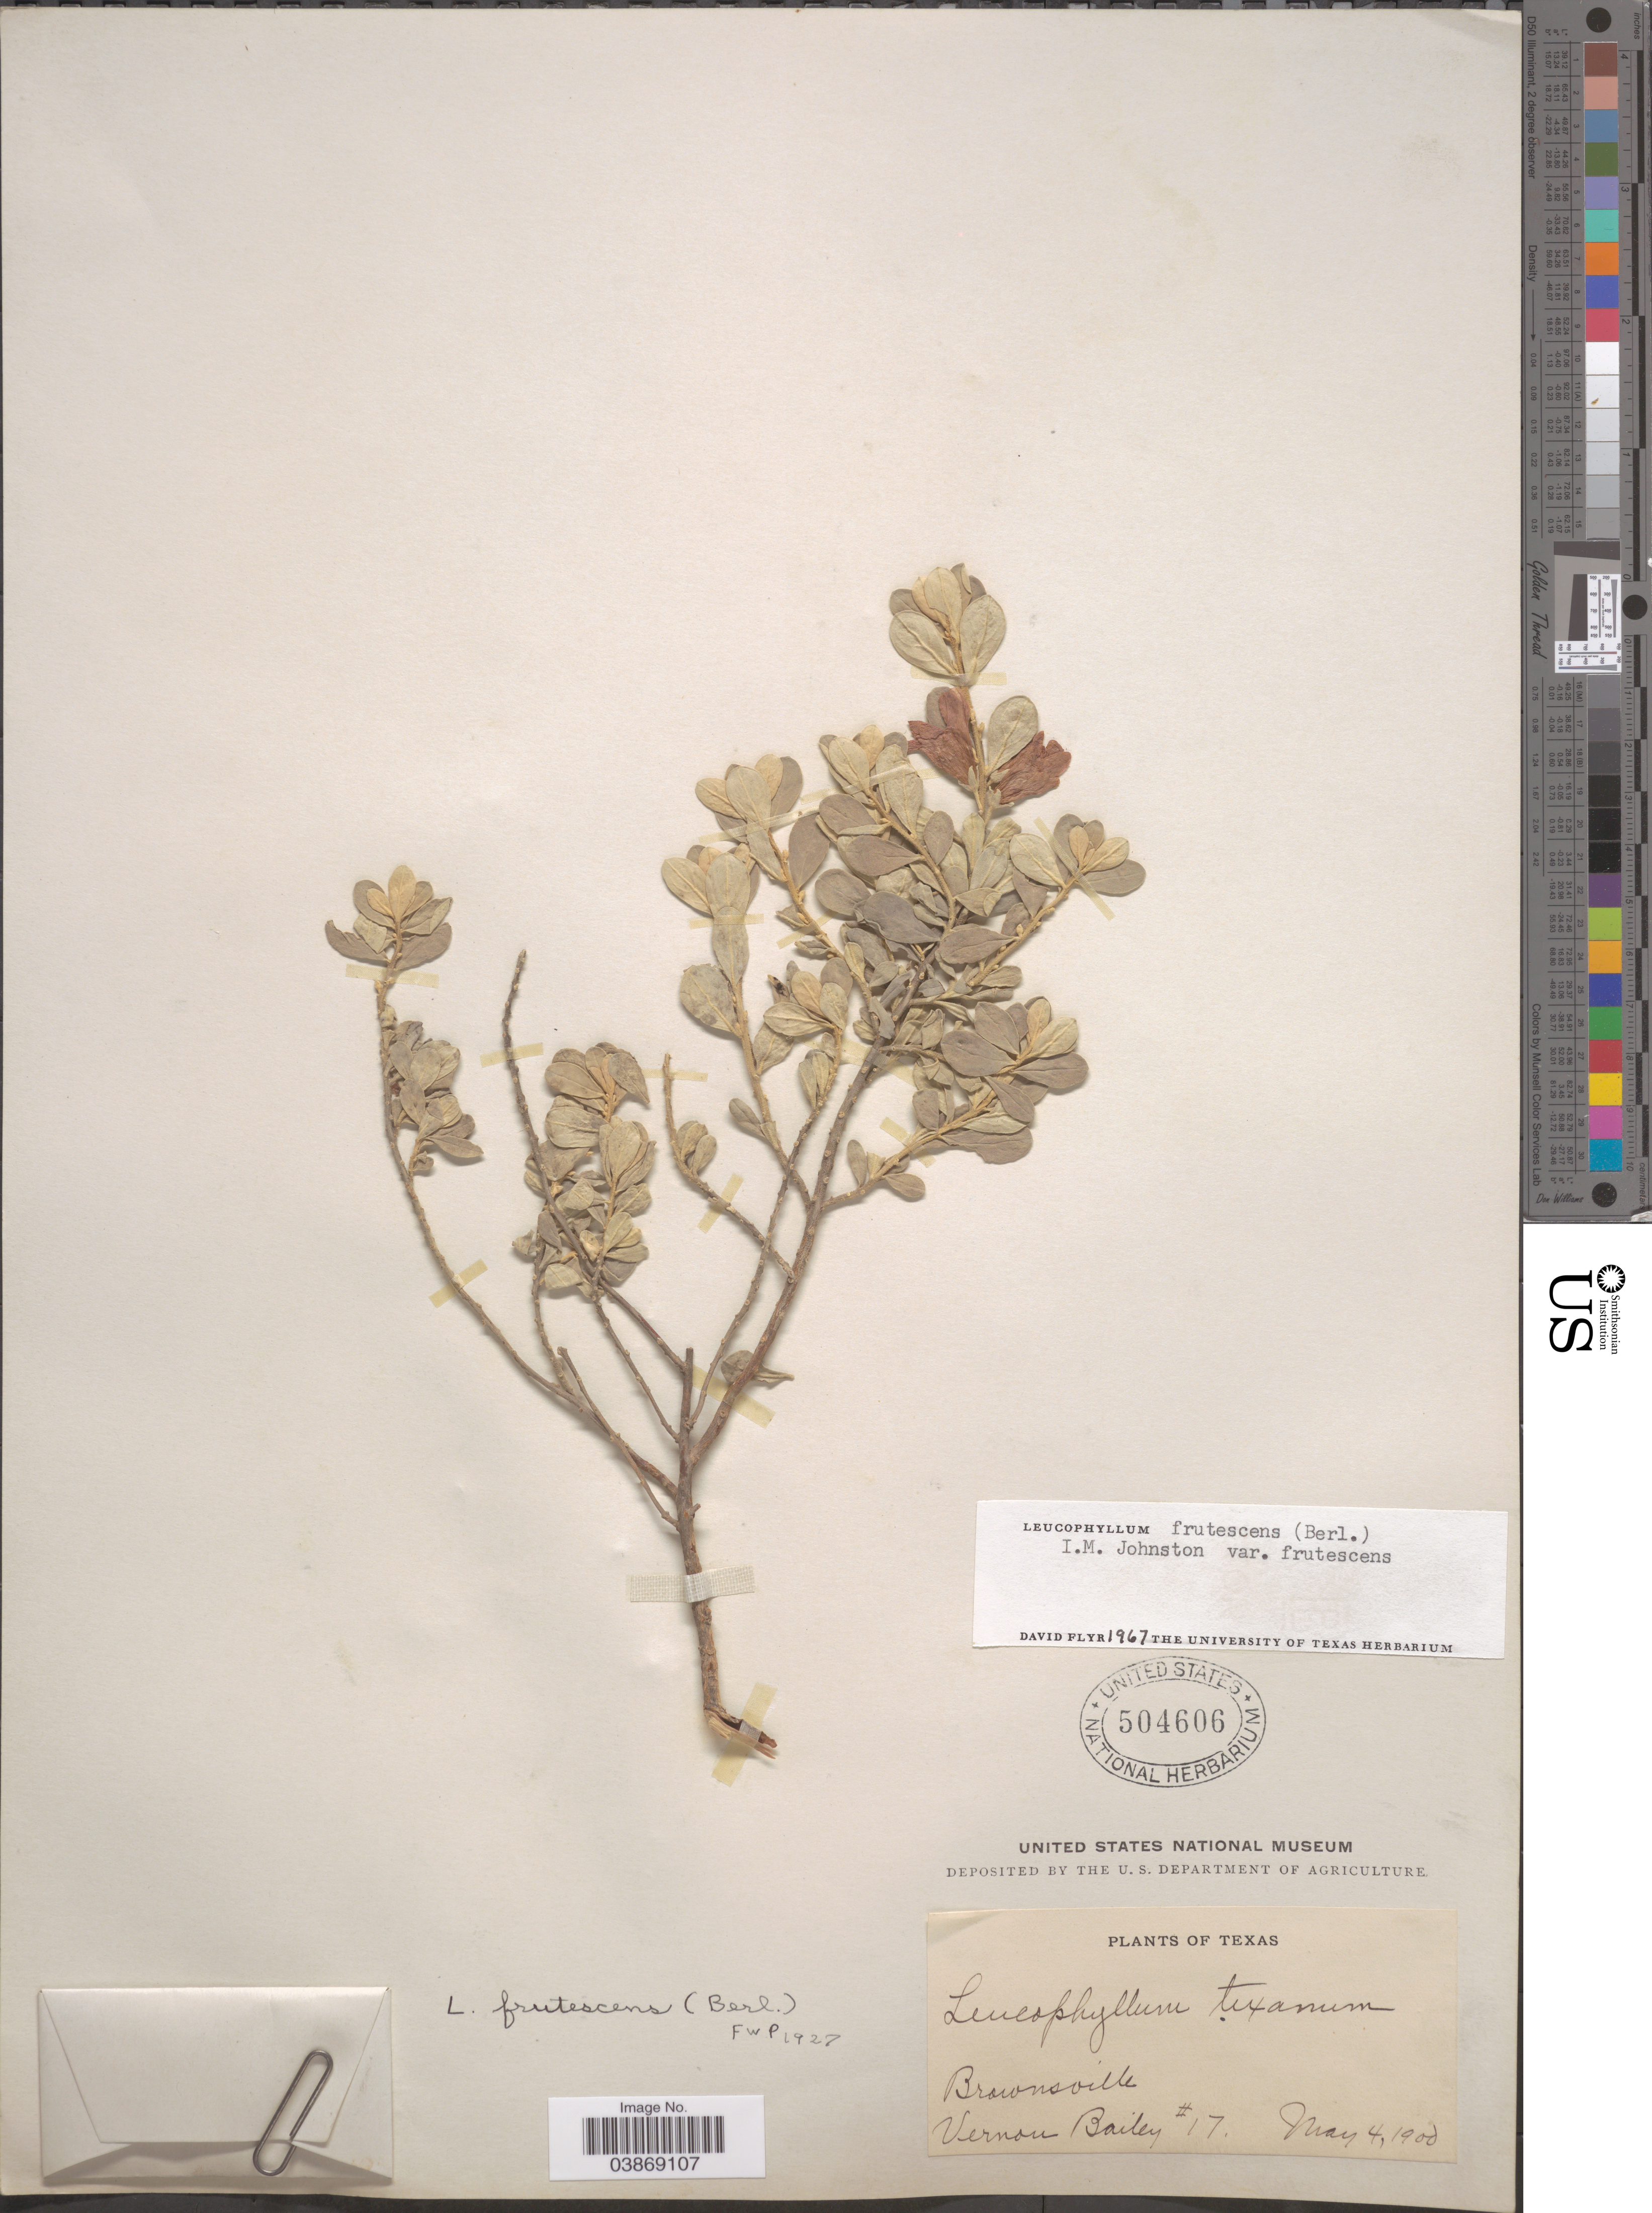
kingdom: Plantae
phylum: Tracheophyta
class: Magnoliopsida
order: Lamiales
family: Scrophulariaceae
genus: Leucophyllum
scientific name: Leucophyllum frutescens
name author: (Berland.) I.M. Johnst.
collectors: V. O. Bailey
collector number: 17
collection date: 1900-05-04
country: United States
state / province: Texas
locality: Brownsville.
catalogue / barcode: US 504606